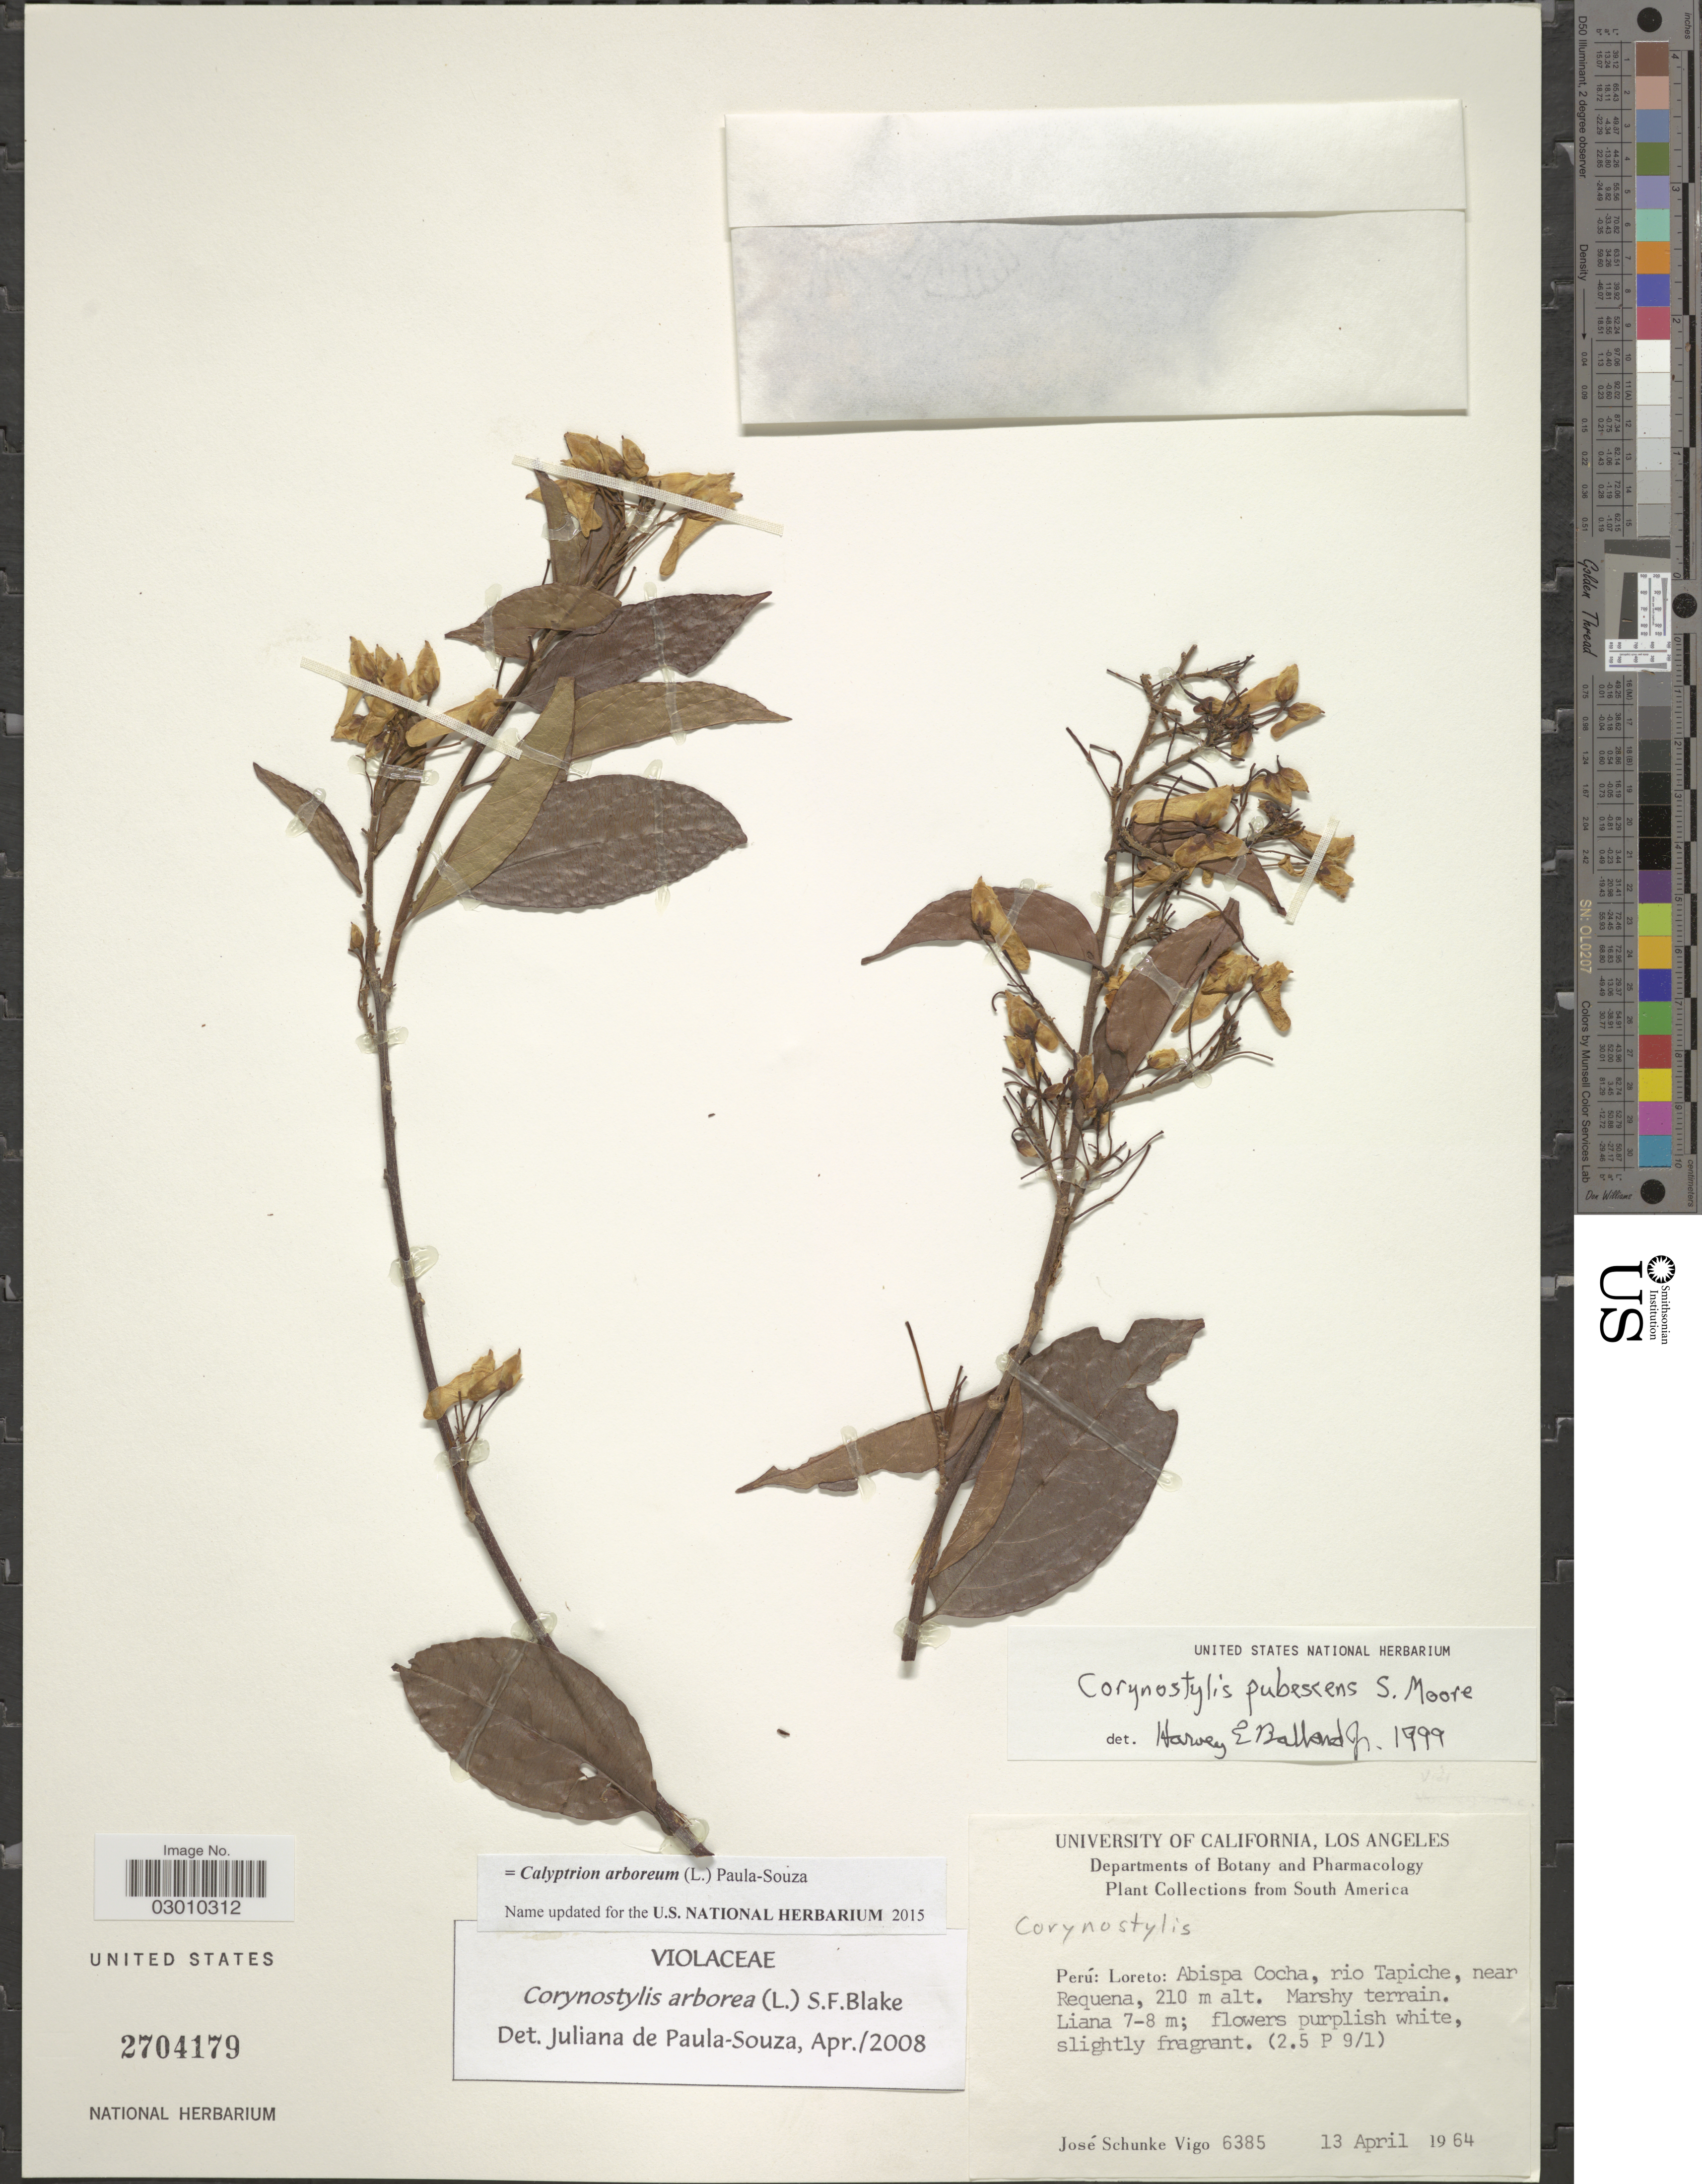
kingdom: Plantae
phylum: Tracheophyta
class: Magnoliopsida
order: Malpighiales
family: Violaceae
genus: Calyptrion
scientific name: Calyptrion arboreum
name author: (L.) Paula-Souza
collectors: J. Schunke Vigo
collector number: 6385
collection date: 1964-04-13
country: Peru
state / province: Loreto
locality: Abispa Cocha, rio Tapiche, near Requena.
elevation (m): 210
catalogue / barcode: US 2704179